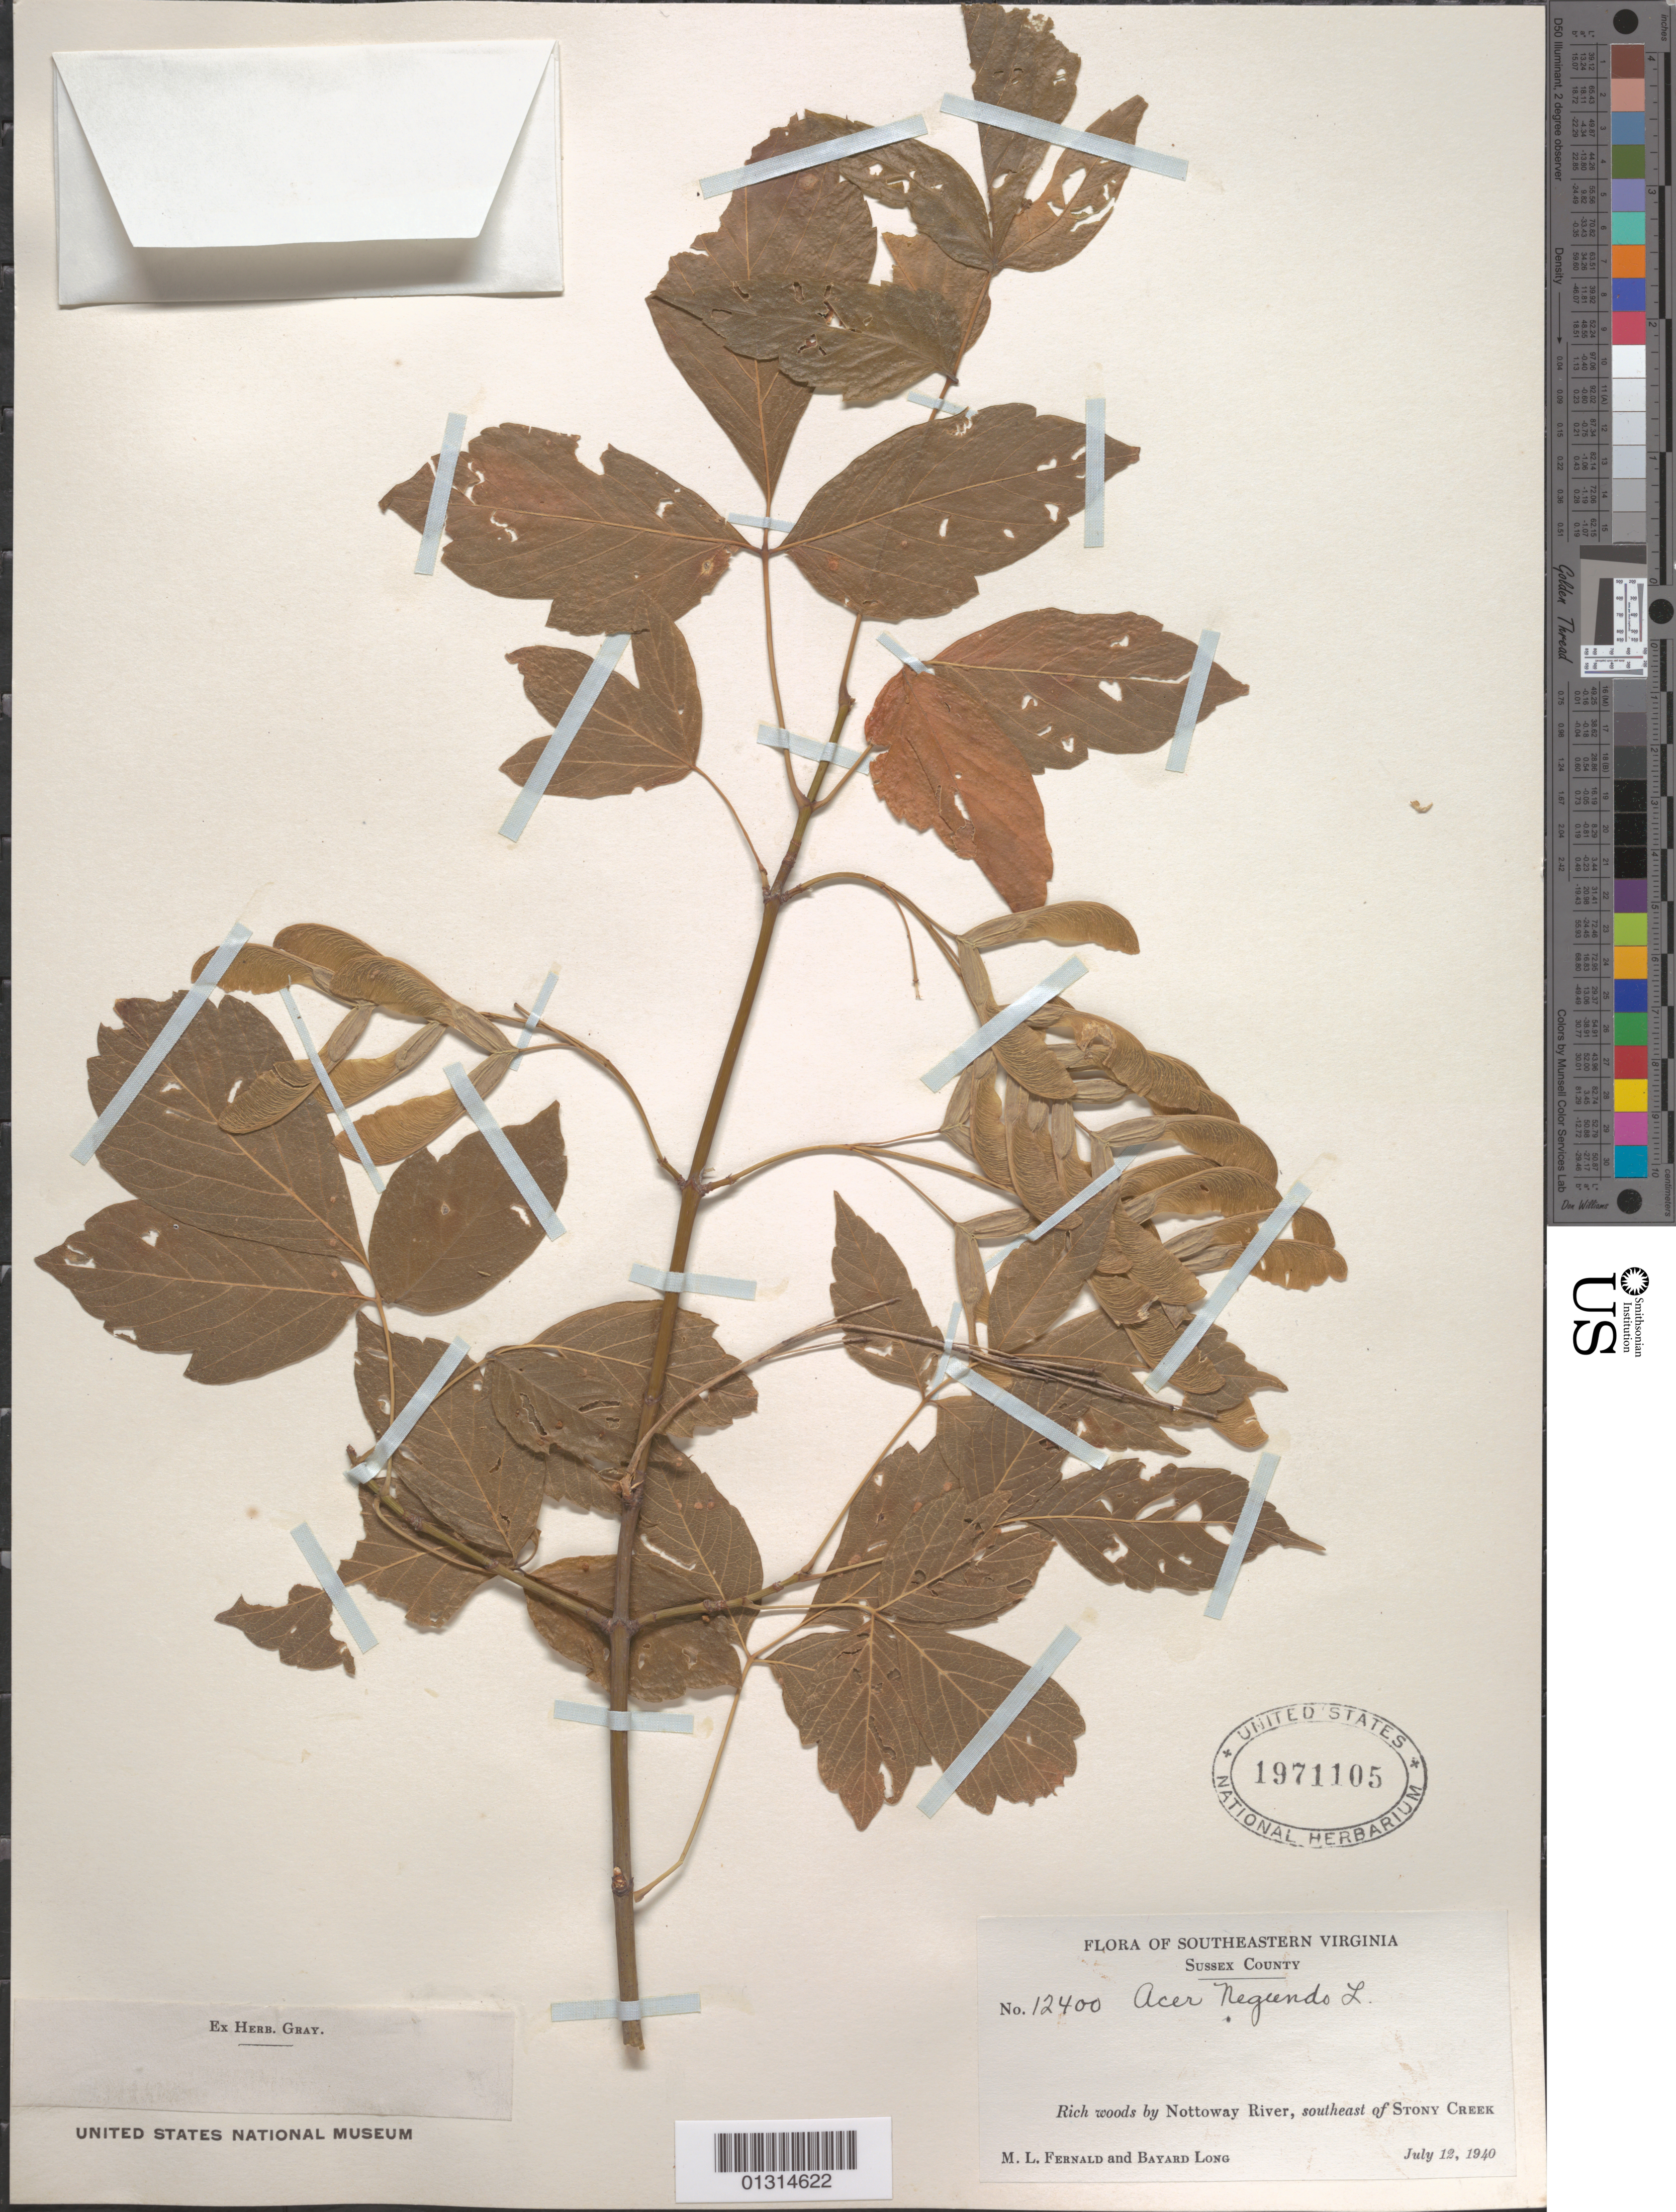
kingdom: Plantae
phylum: Tracheophyta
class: Magnoliopsida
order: Sapindales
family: Sapindaceae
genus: Acer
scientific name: Acer negundo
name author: L.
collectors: M. L. Fernald & B. H. Long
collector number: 12400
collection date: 1940-07-12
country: United States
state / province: Virginia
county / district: Sussex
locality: Sussex County, Nottoway River, SE of Stony Creek.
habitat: Rich woods.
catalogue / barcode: US 1971105